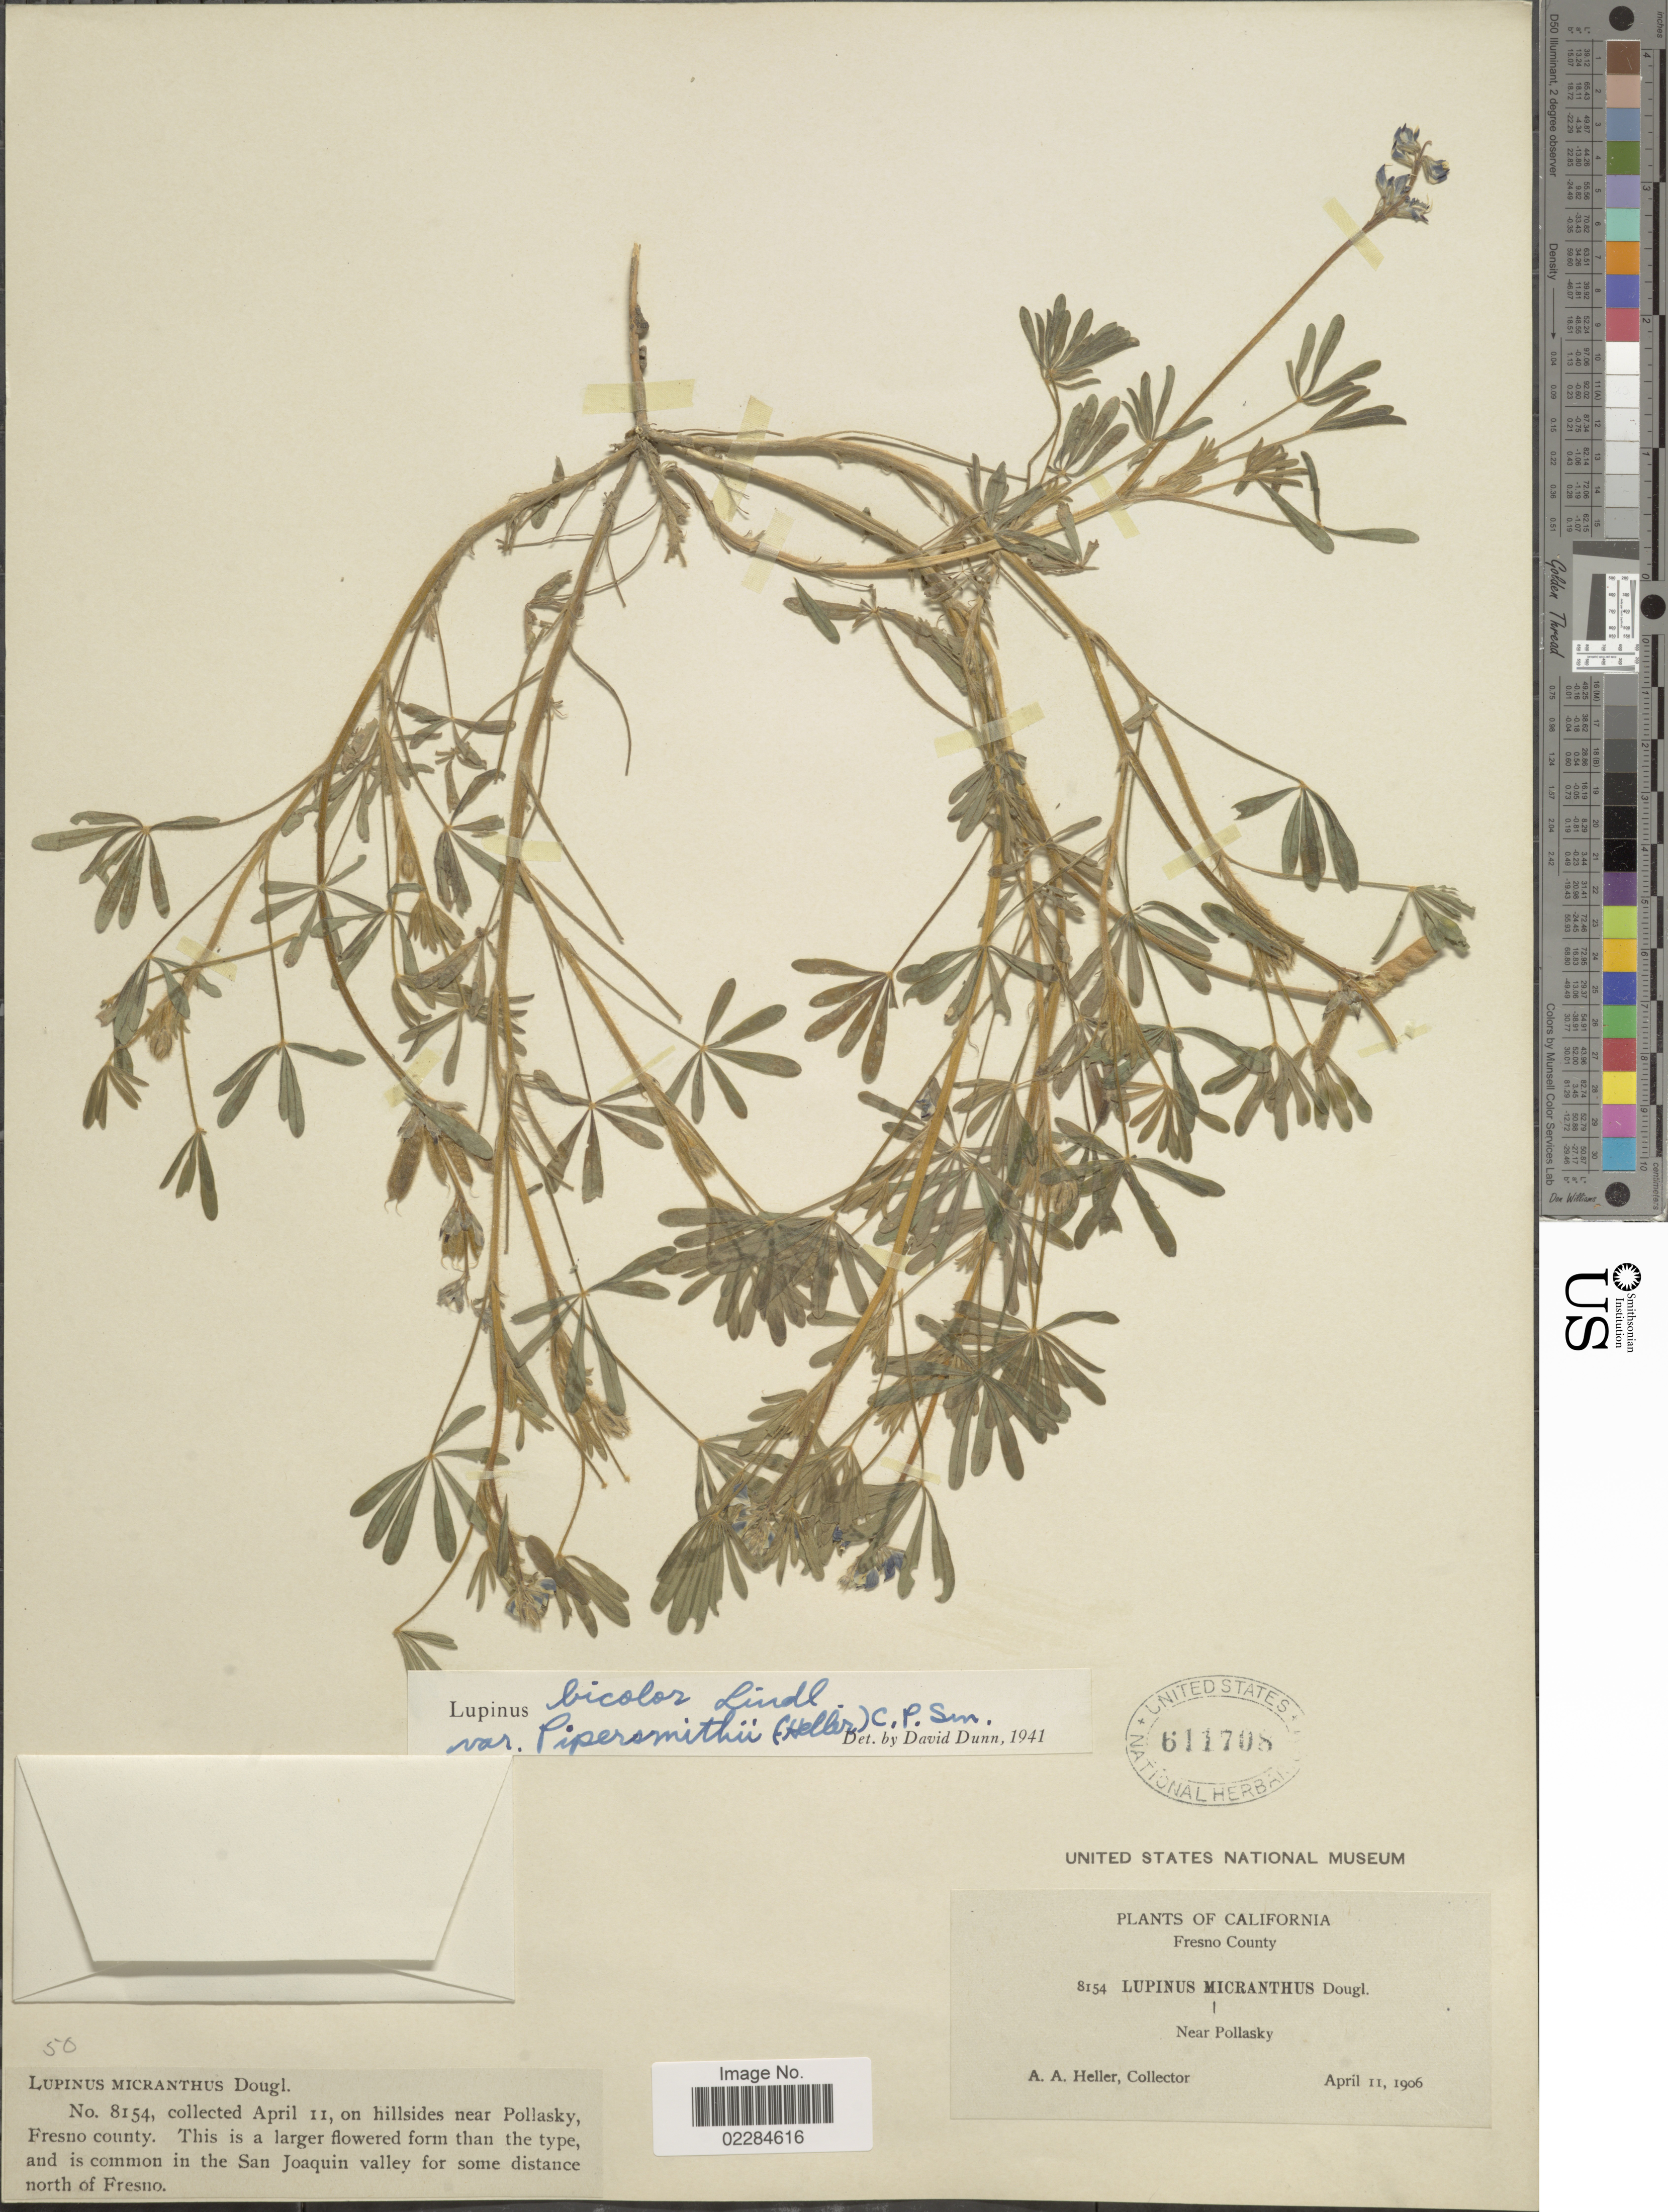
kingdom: Plantae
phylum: Tracheophyta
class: Magnoliopsida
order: Fabales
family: Fabaceae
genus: Lupinus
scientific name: Lupinus bicolor var. pipersmithii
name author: (A. Heller) C.P. Sm.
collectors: A. A. Heller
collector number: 8154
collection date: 1906-04-11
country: United States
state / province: California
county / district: Fresno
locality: Fresno County, Near Pollasky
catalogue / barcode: US 611708